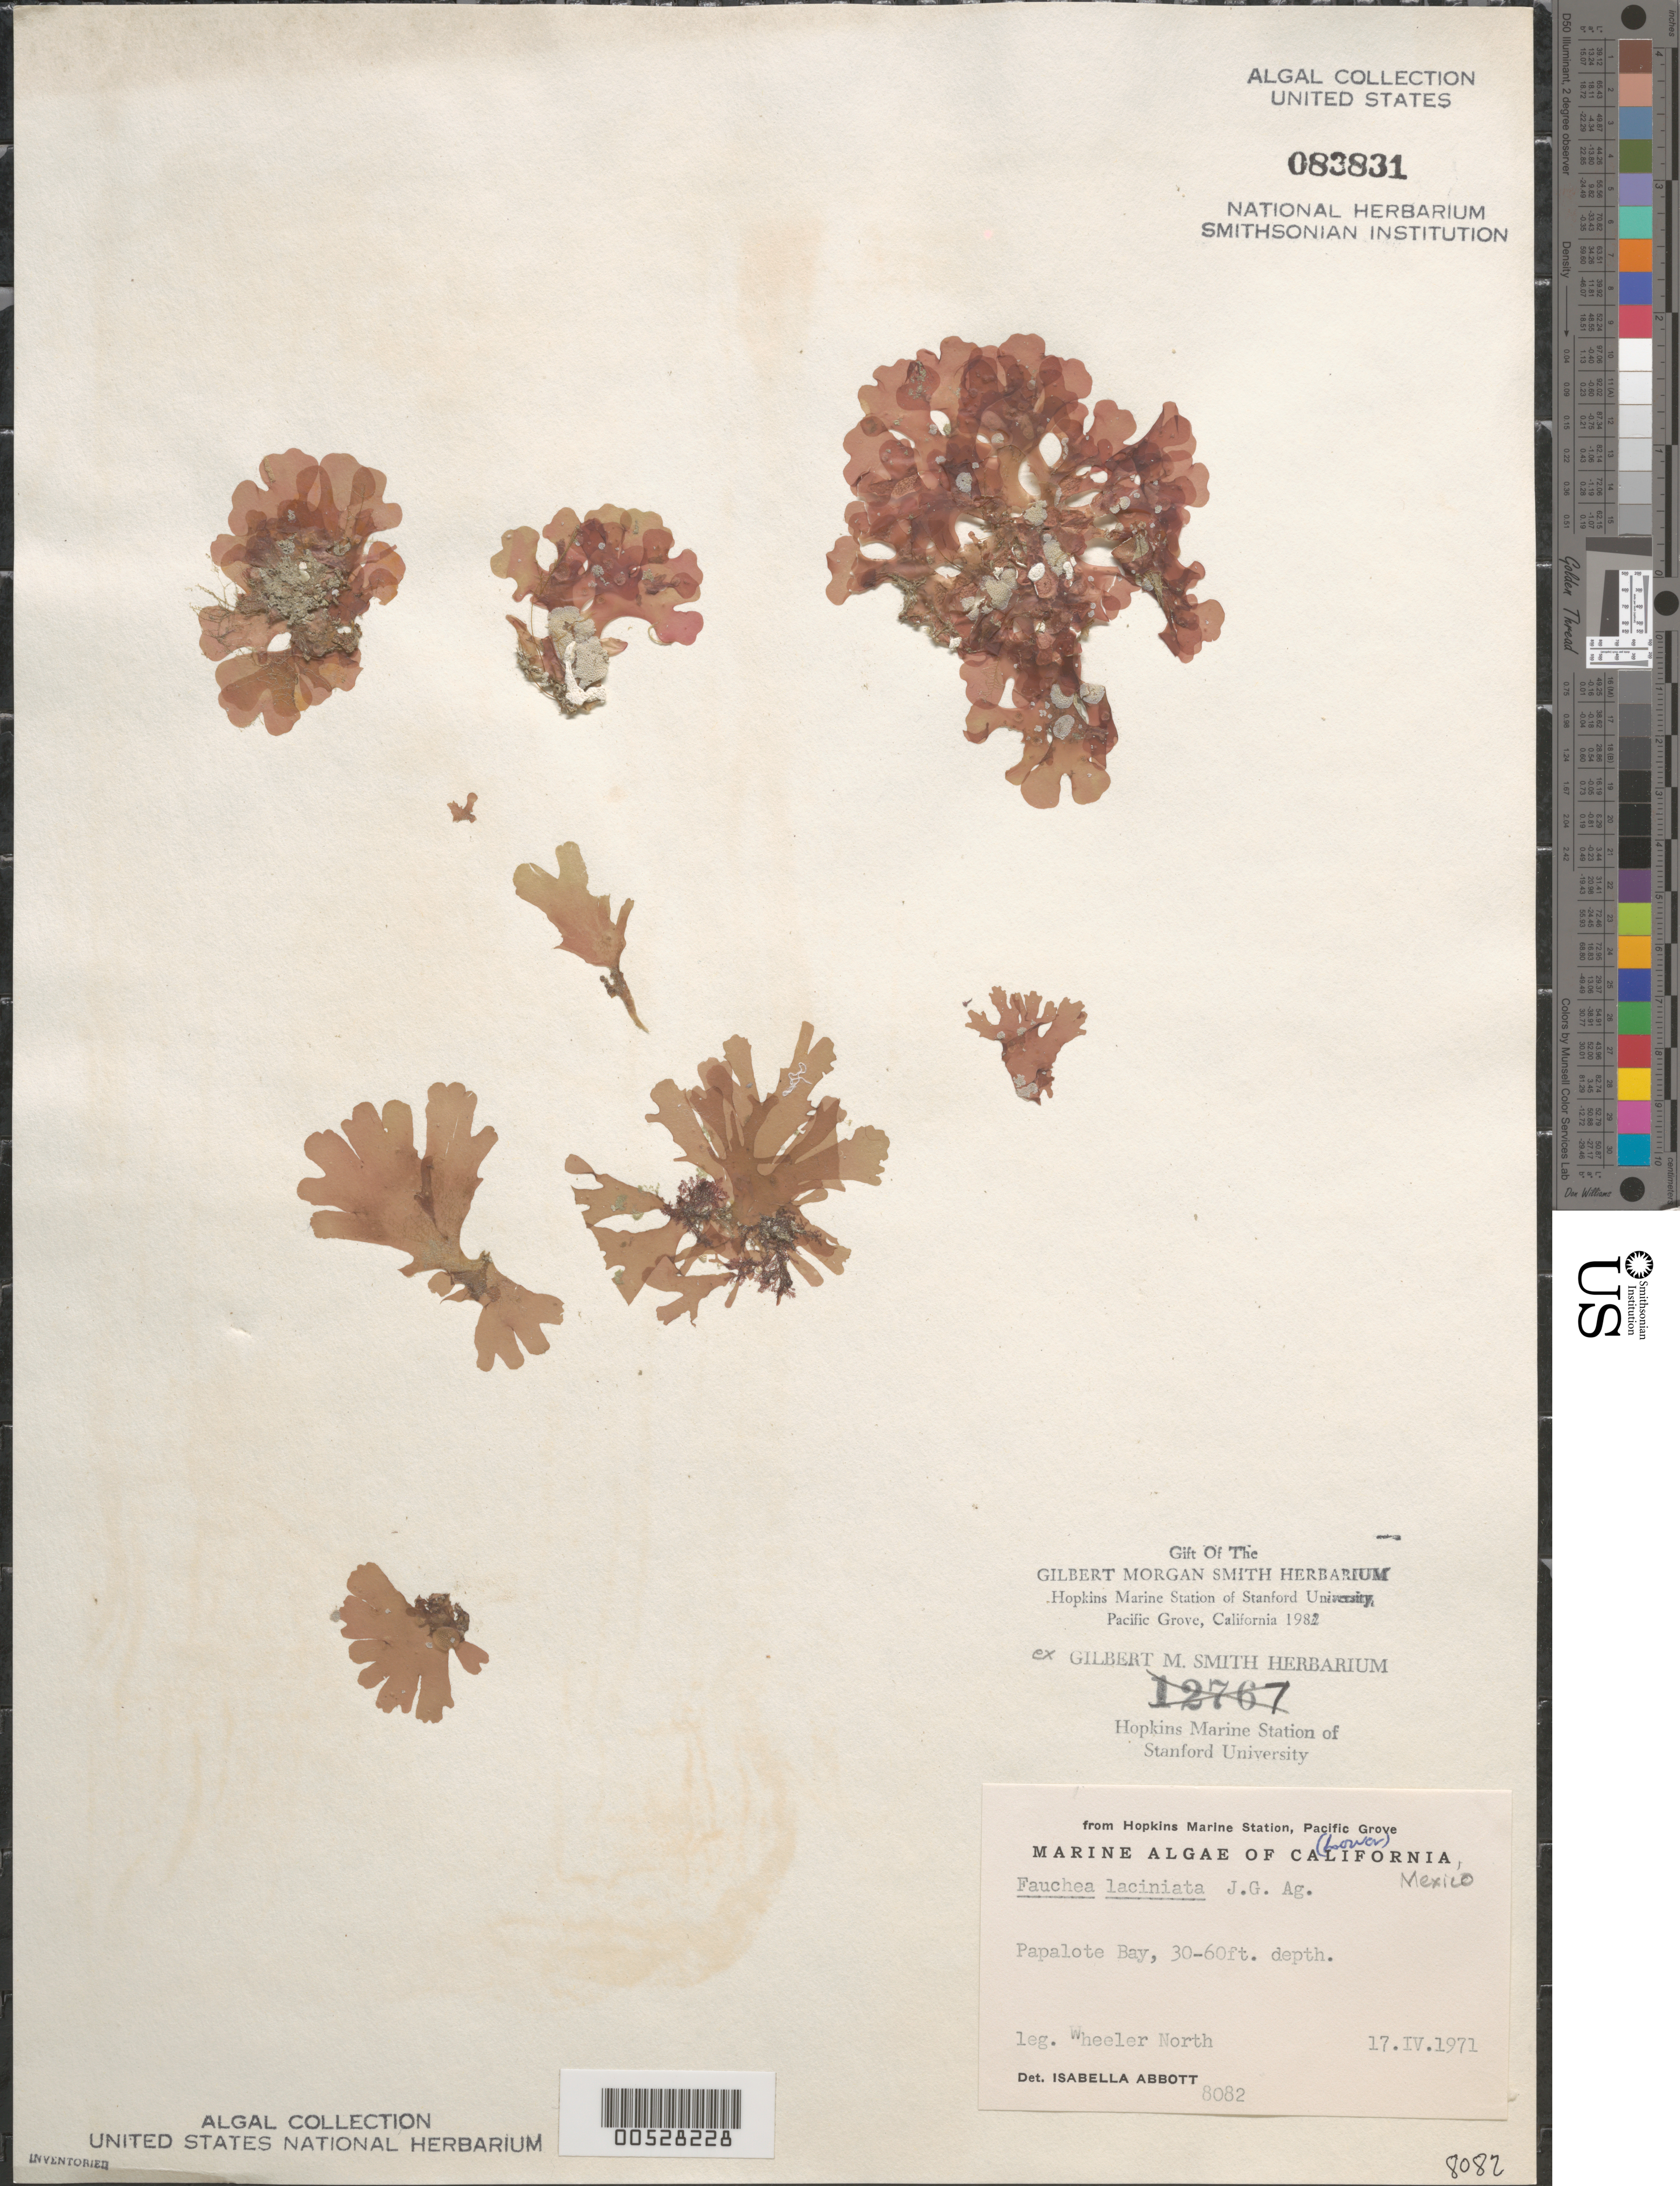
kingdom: Plantae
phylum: Rhodophyta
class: Florideophyceae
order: Rhodymeniales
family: Faucheaceae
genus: Gloiocladia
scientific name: Gloiocladia laciniata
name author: (J. Agardh) Rodríguez-Prieto & N. Sánchez in Rodríguez-Prieto et al.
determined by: Algae name updating Project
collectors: W. North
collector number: IAA 8082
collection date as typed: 17 Apr 1971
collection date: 1971-04-17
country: Mexico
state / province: Baja California Norte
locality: Bahia Papolote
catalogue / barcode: US 83831